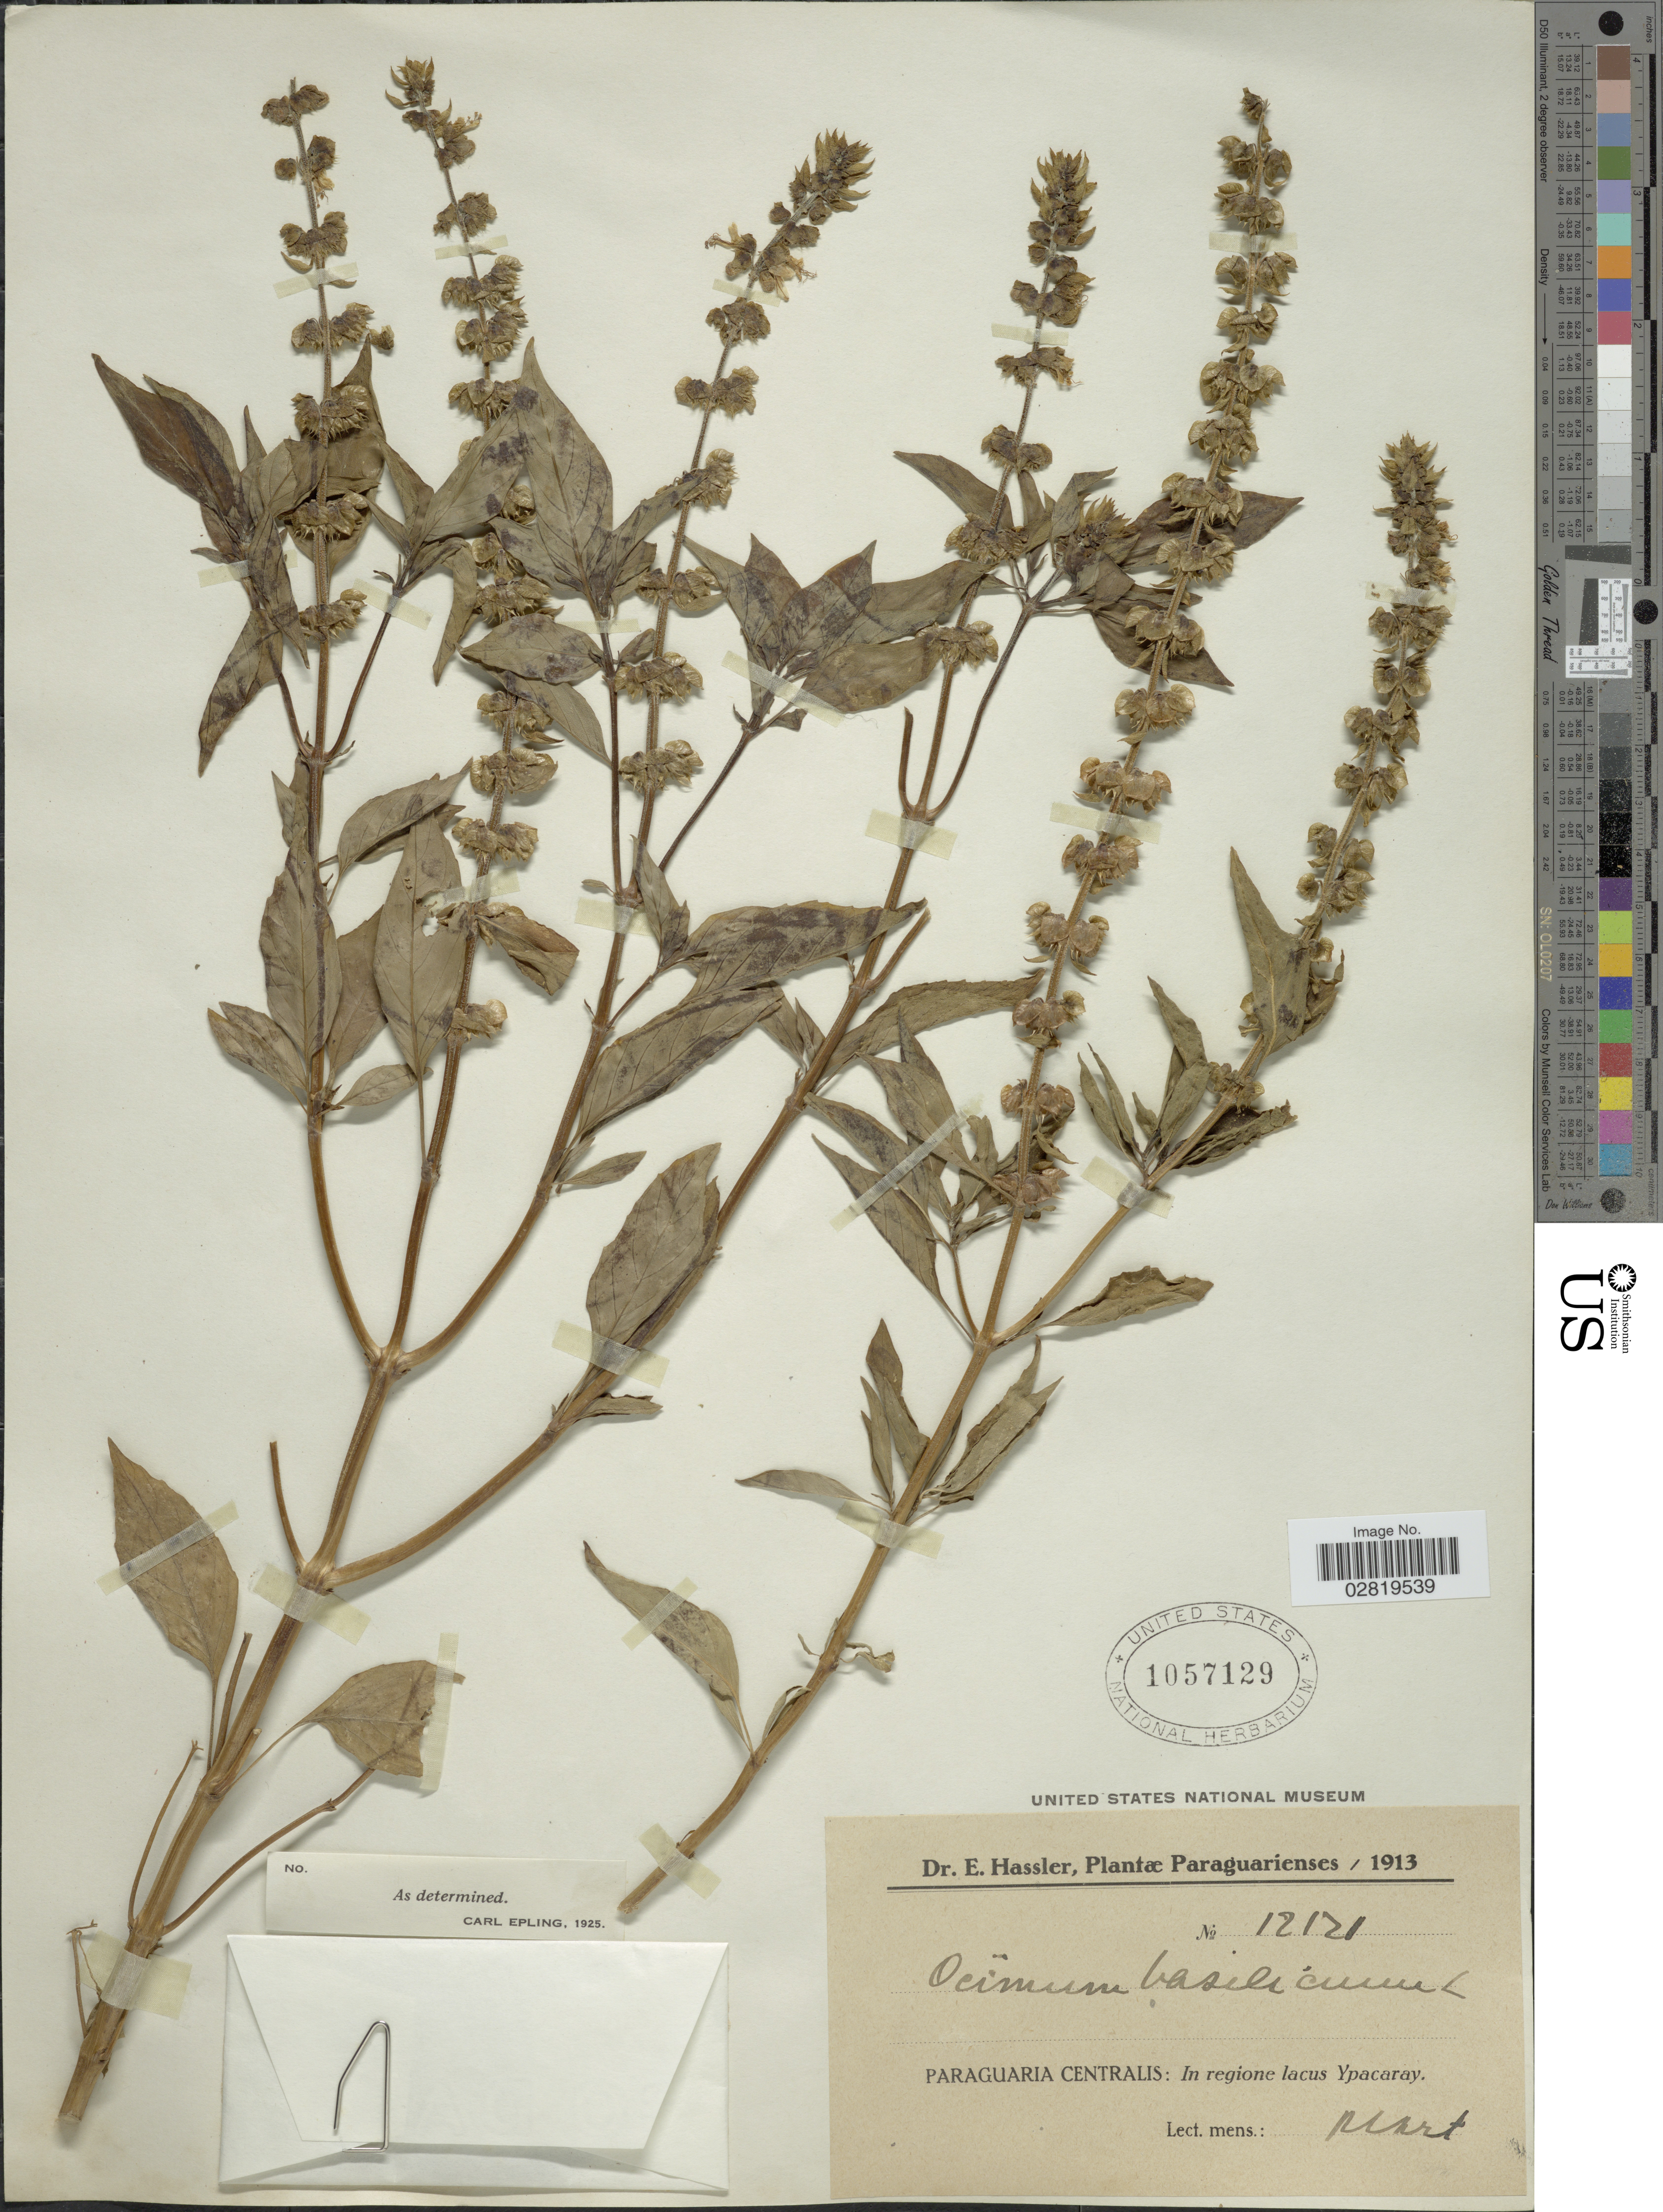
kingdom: Plantae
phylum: Tracheophyta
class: Magnoliopsida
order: Lamiales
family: Lamiaceae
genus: Ocimum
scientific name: Ocimum basilicum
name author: L.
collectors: E. Hassler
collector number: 12121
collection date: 1913-03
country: Paraguay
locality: Paraguarienses, Paraguaria Centralis: In regione lacus Ypacaray.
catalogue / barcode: US 1057129